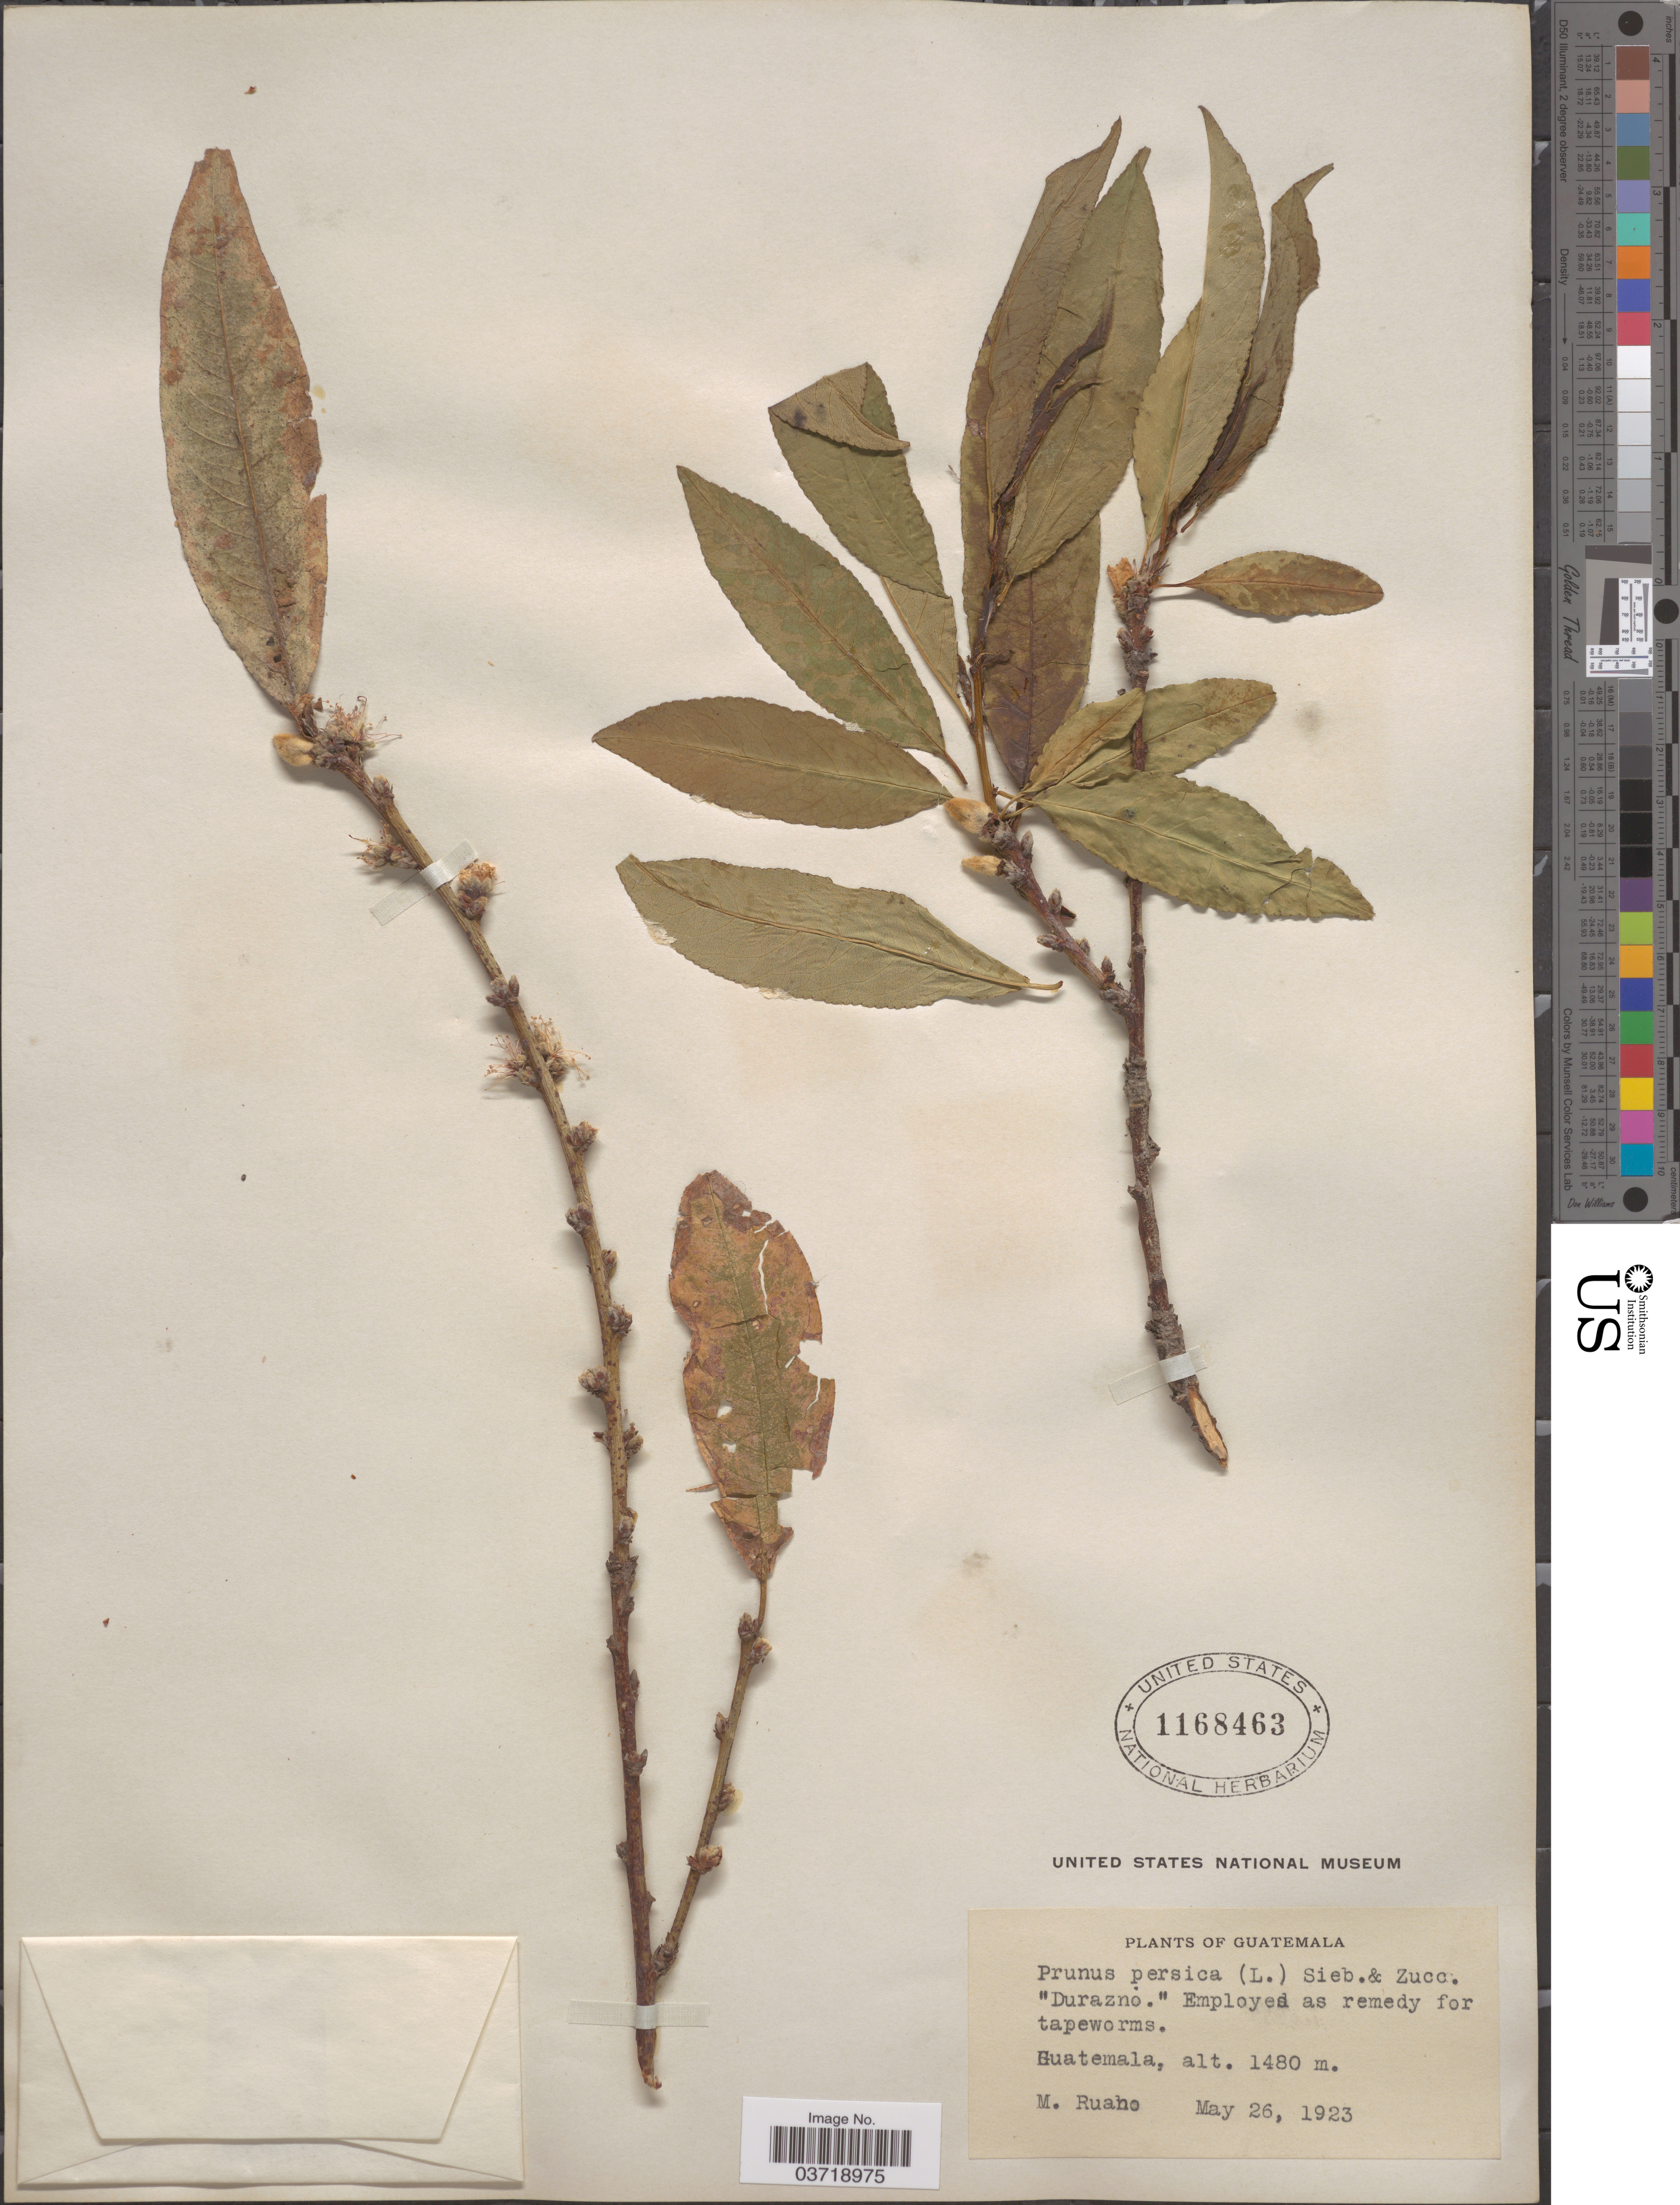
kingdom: Plantae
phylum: Tracheophyta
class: Magnoliopsida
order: Rosales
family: Rosaceae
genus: Prunus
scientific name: Prunus persica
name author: (L.) Batsch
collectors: M. Ruano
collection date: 1923-05-26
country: Guatemala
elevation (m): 1480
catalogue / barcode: US 1168463